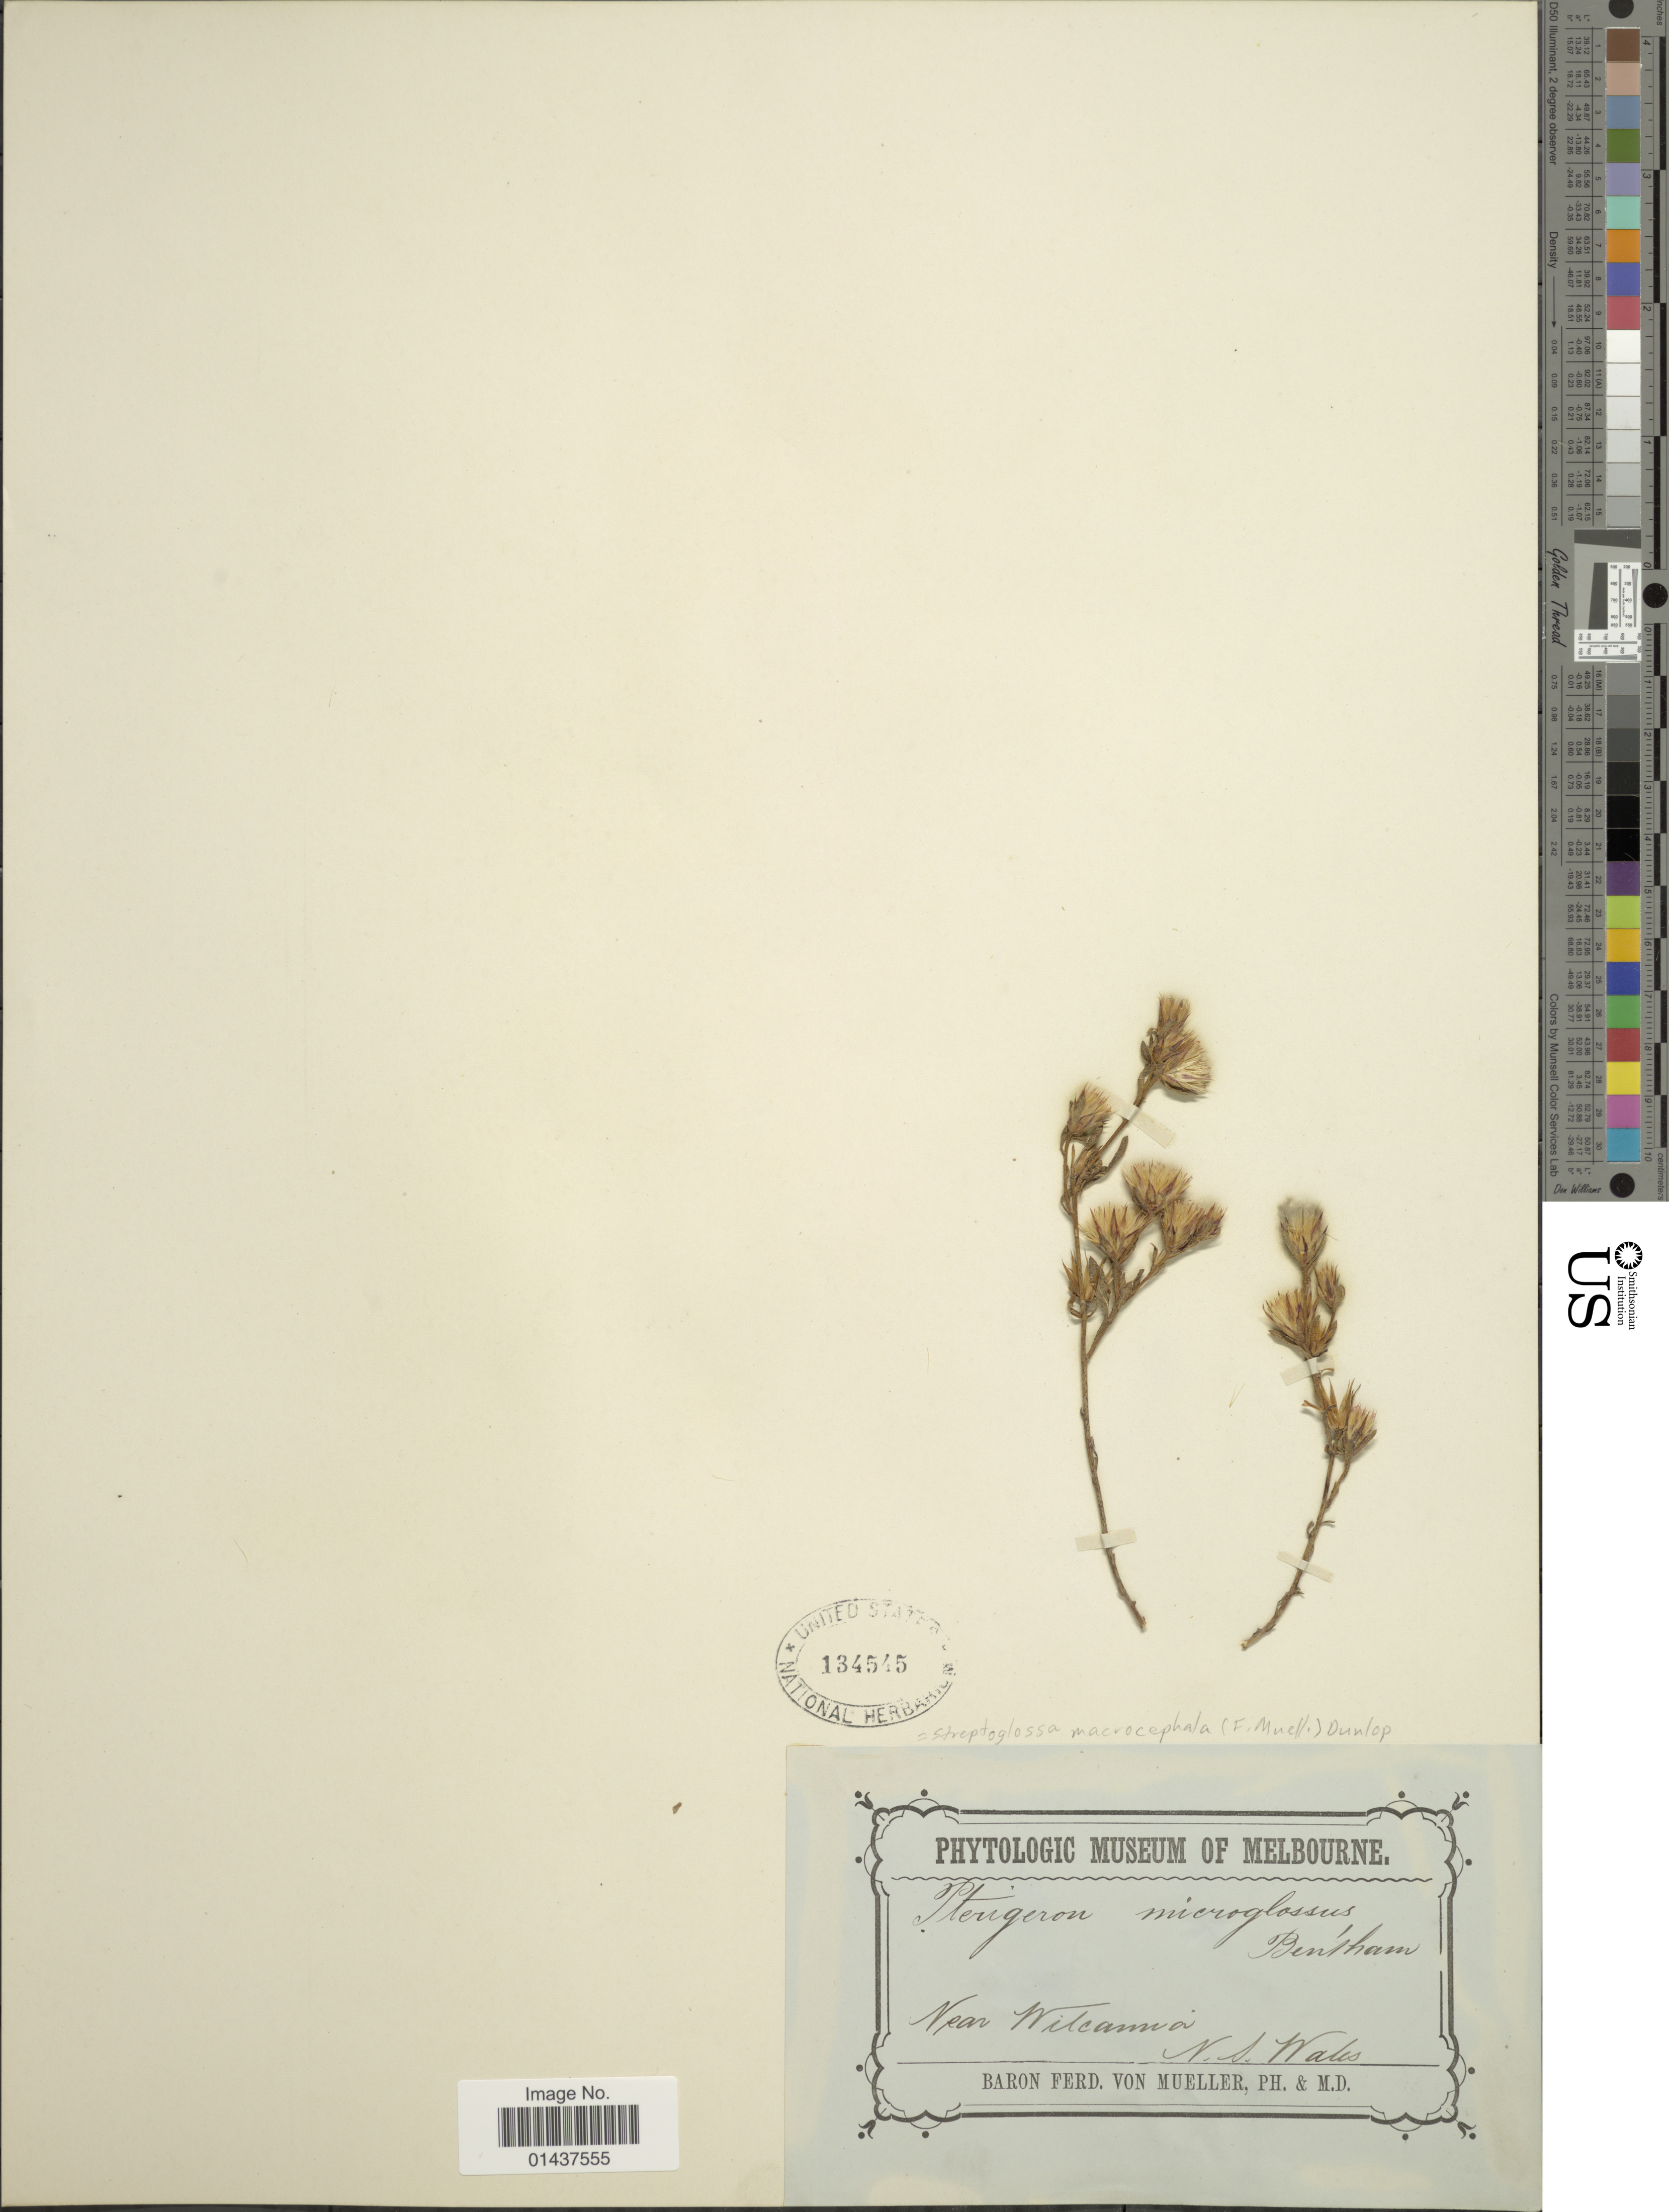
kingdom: Plantae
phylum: Tracheophyta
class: Magnoliopsida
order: Asterales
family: Asteraceae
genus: Streptoglossa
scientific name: Streptoglossa macrocephala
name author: (F. Muell.) Dunlop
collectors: F. Mueller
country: Australia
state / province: New South Wales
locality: Near Wilcamoi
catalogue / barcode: US 134545